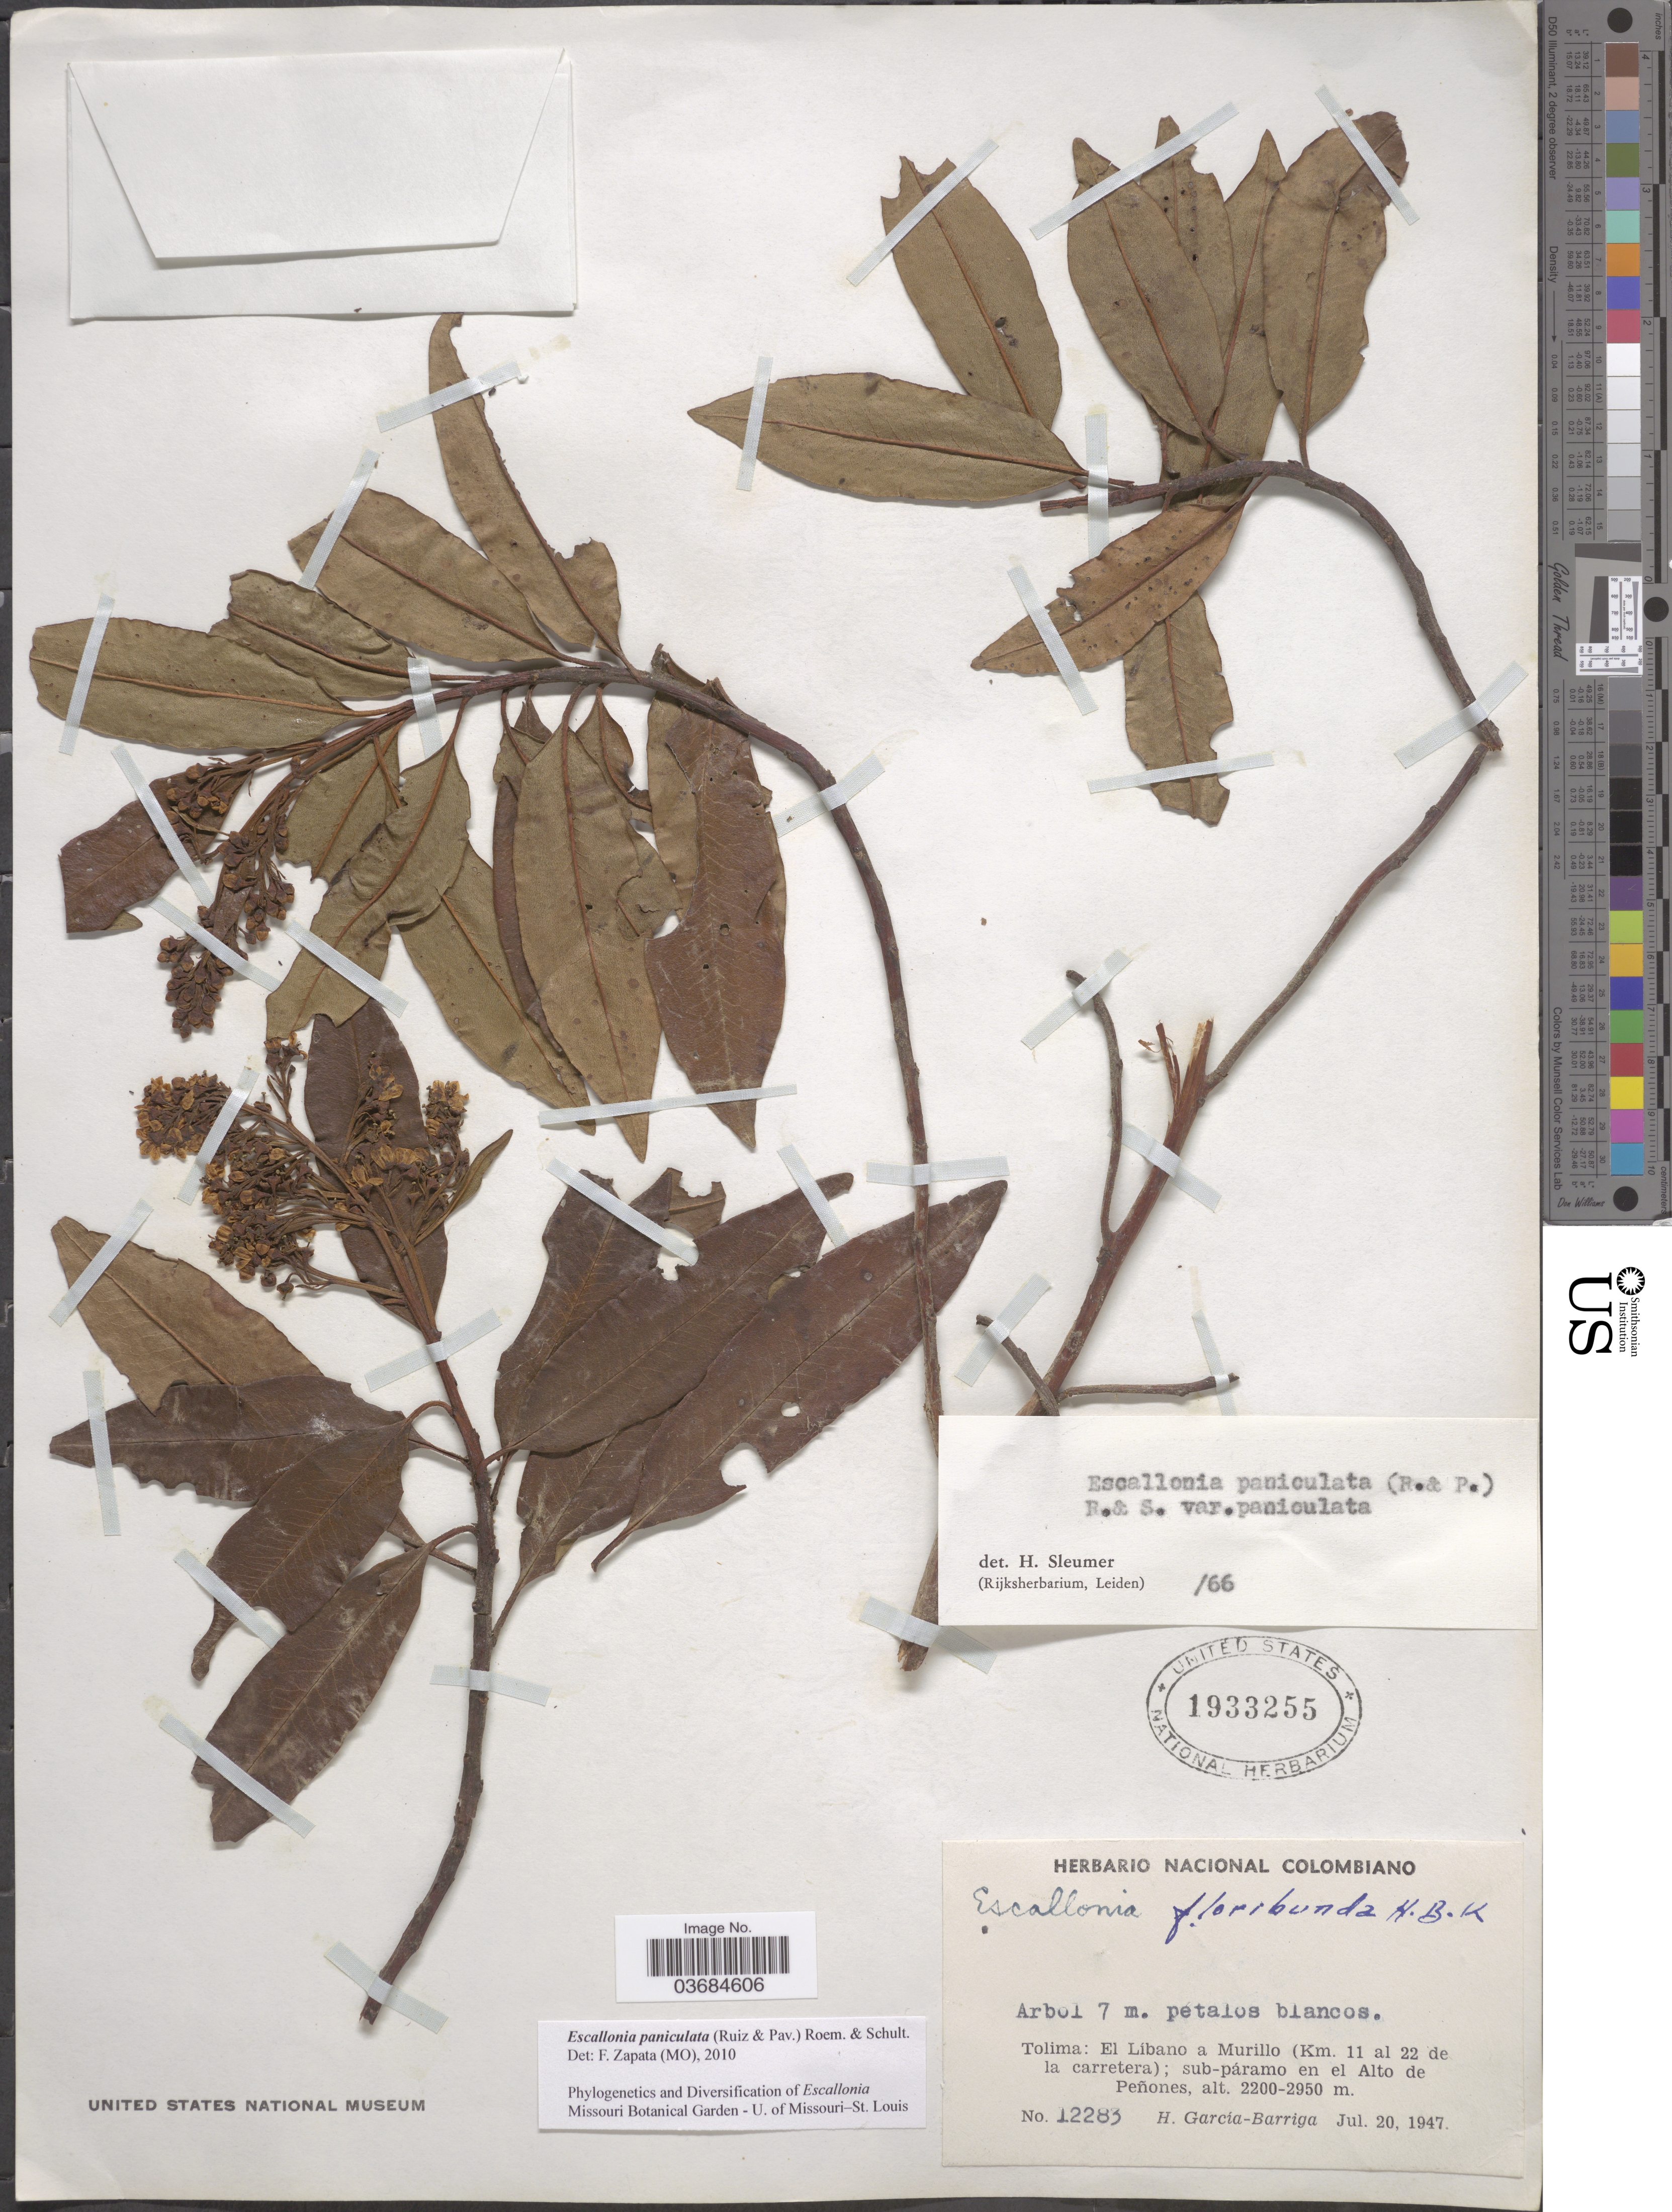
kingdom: Plantae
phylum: Tracheophyta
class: Magnoliopsida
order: Escalloniales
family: Escalloniaceae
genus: Escallonia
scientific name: Escallonia paniculata var. paniculata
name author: (Ruiz & Pav.) Roem. & Schult.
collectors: H. García Barriga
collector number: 12283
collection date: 1947-07-20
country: Colombia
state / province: Tolima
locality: El Líbano a Murillo (Km. 11 al 22 de la carretera); sub-páramo en el Alto de Peñones.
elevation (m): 2200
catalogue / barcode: US 1933255